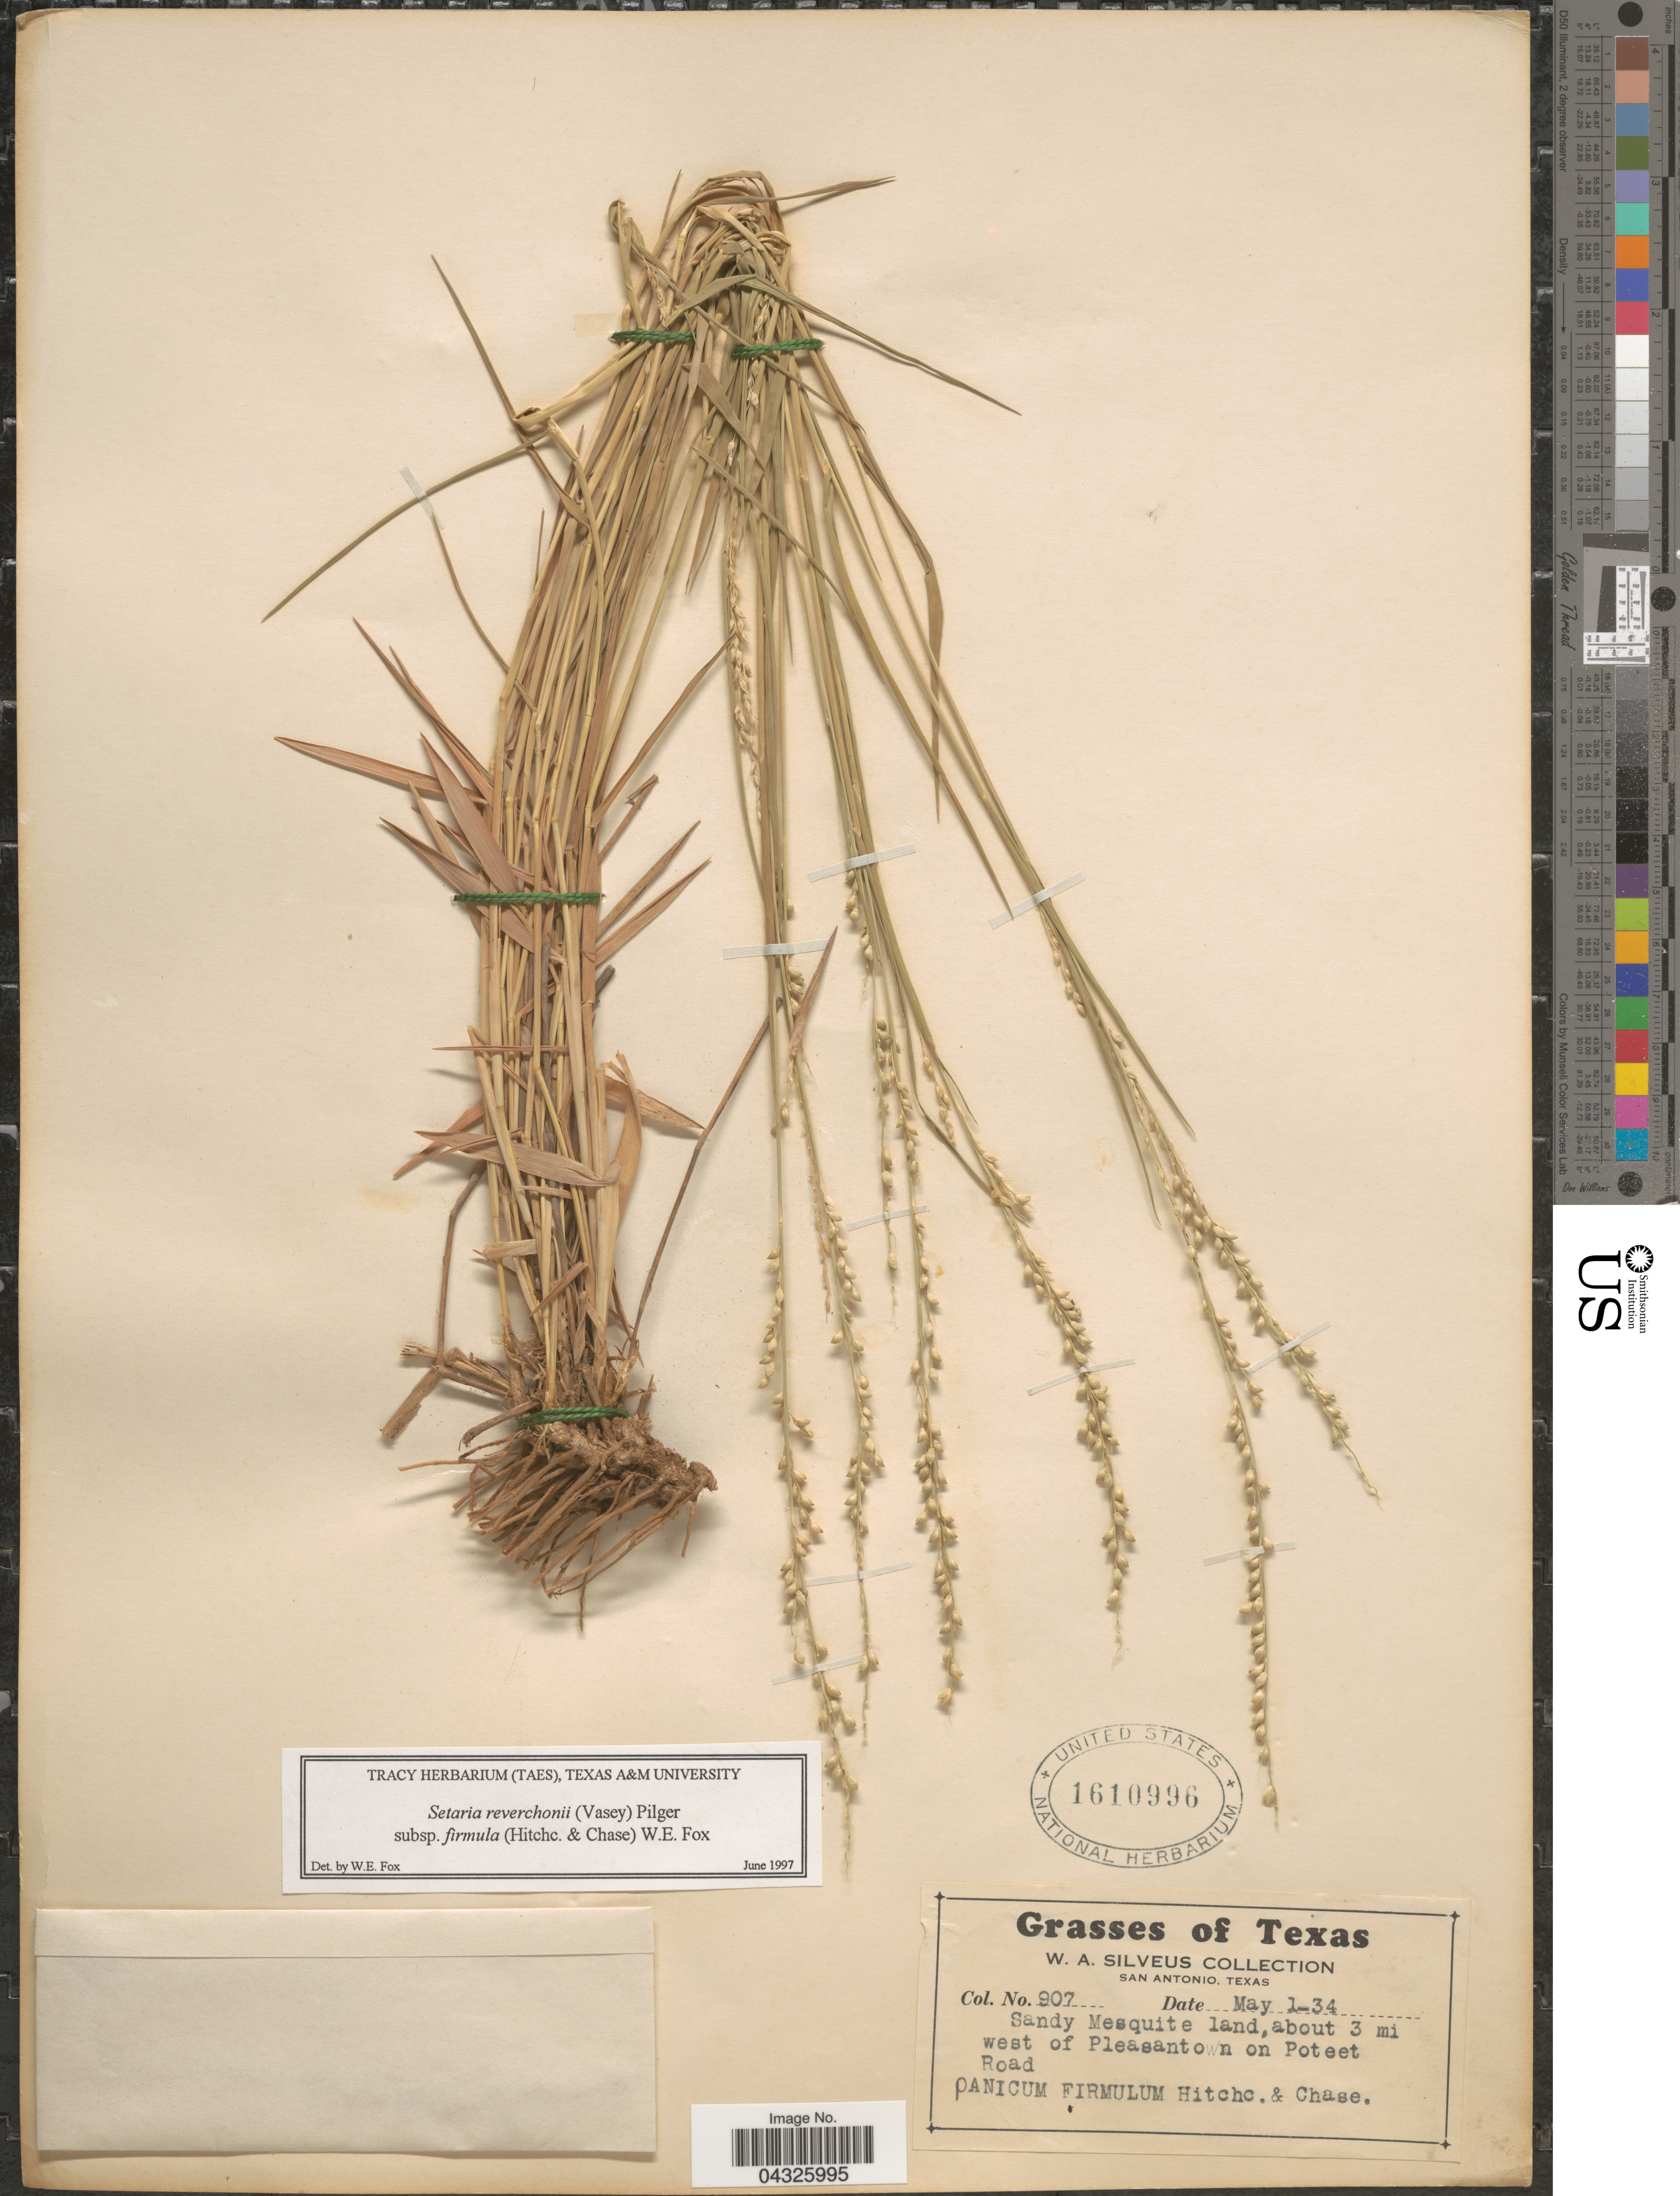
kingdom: Plantae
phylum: Tracheophyta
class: Liliopsida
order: Poales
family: Poaceae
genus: Setaria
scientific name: Setaria reverchonii subsp. firmula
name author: (Hitchc. & Chase) W.E. Fox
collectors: W. Silveus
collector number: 907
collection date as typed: Transcribed d/m/y: 1/5/34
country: United States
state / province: Texas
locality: Sandy Mesquite land, about 3 mi west of Pleasantown on Poteet Road.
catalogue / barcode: US 1610996